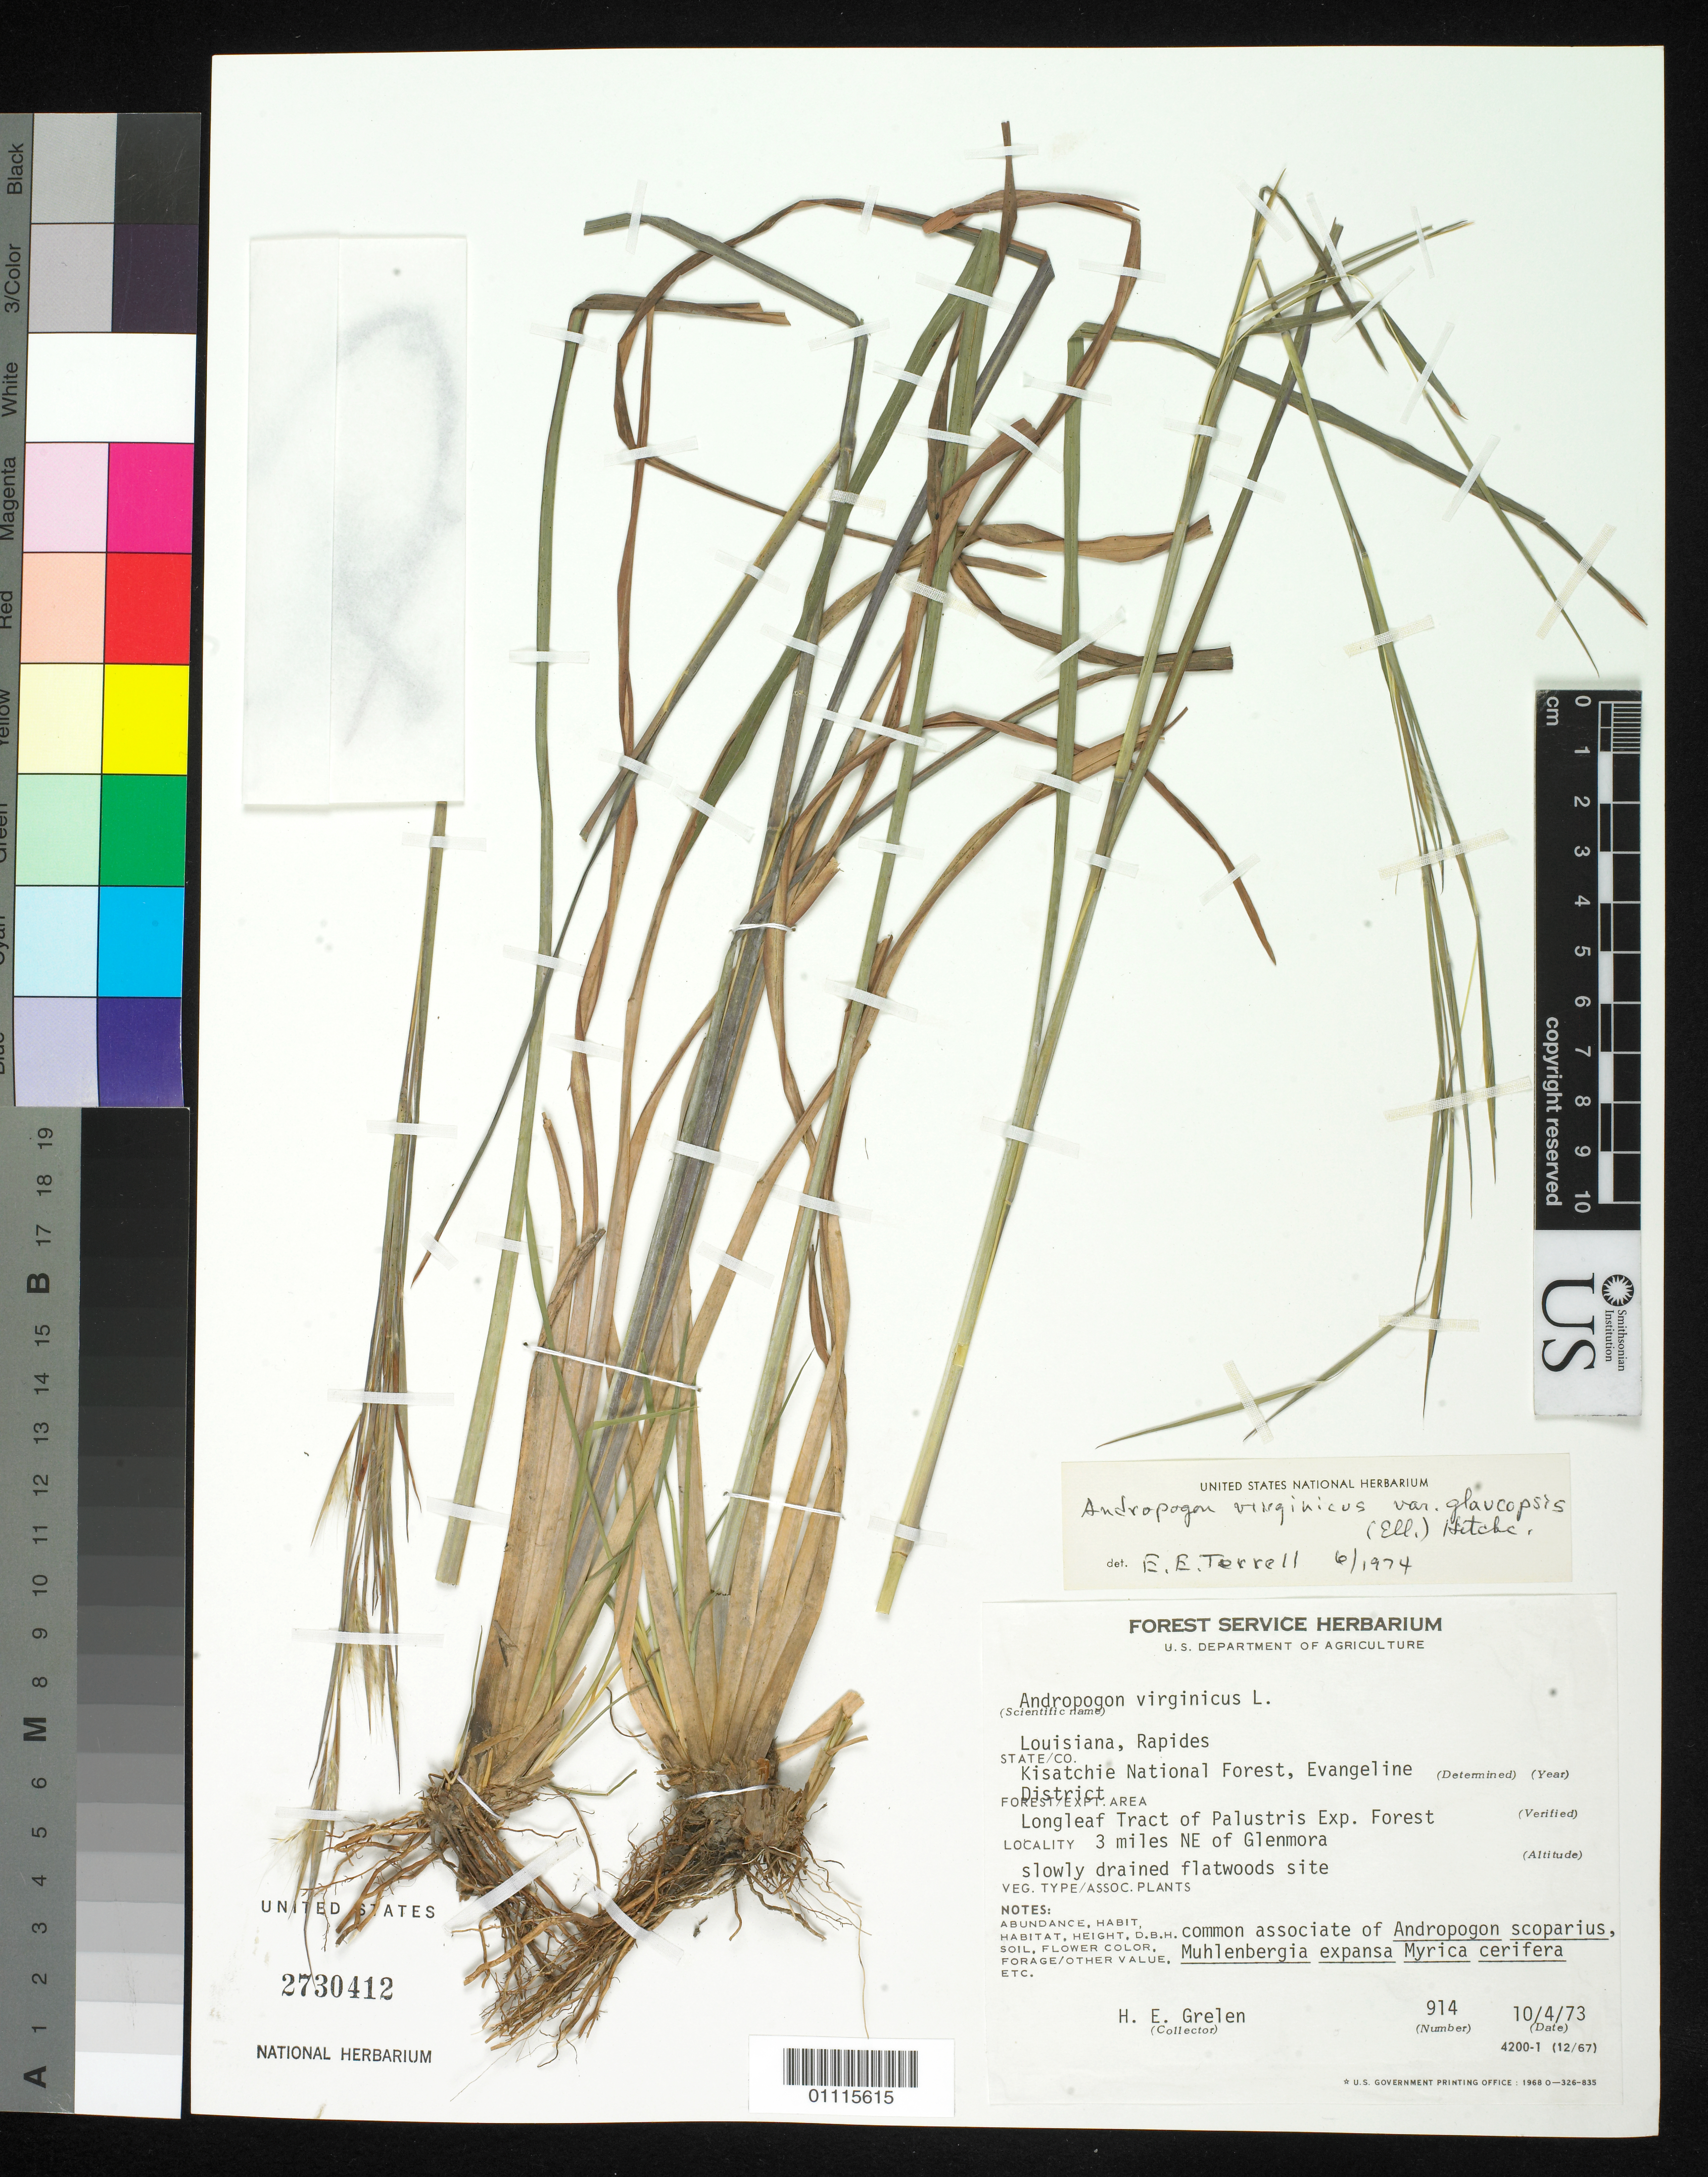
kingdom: Plantae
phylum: Tracheophyta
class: Liliopsida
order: Poales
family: Poaceae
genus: Andropogon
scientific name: Andropogon virginicus var. glaucopsis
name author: (Elliott) Hitchc.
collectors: H. Grelen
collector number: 914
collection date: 1973-04-10 or 1973-10-04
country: United States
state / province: Louisiana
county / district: Rapides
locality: Kisatchie National Forest, Evangeline District, 3 mi. NE of Glenmora.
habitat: Slowly drained flatwoods site.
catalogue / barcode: US 2730412